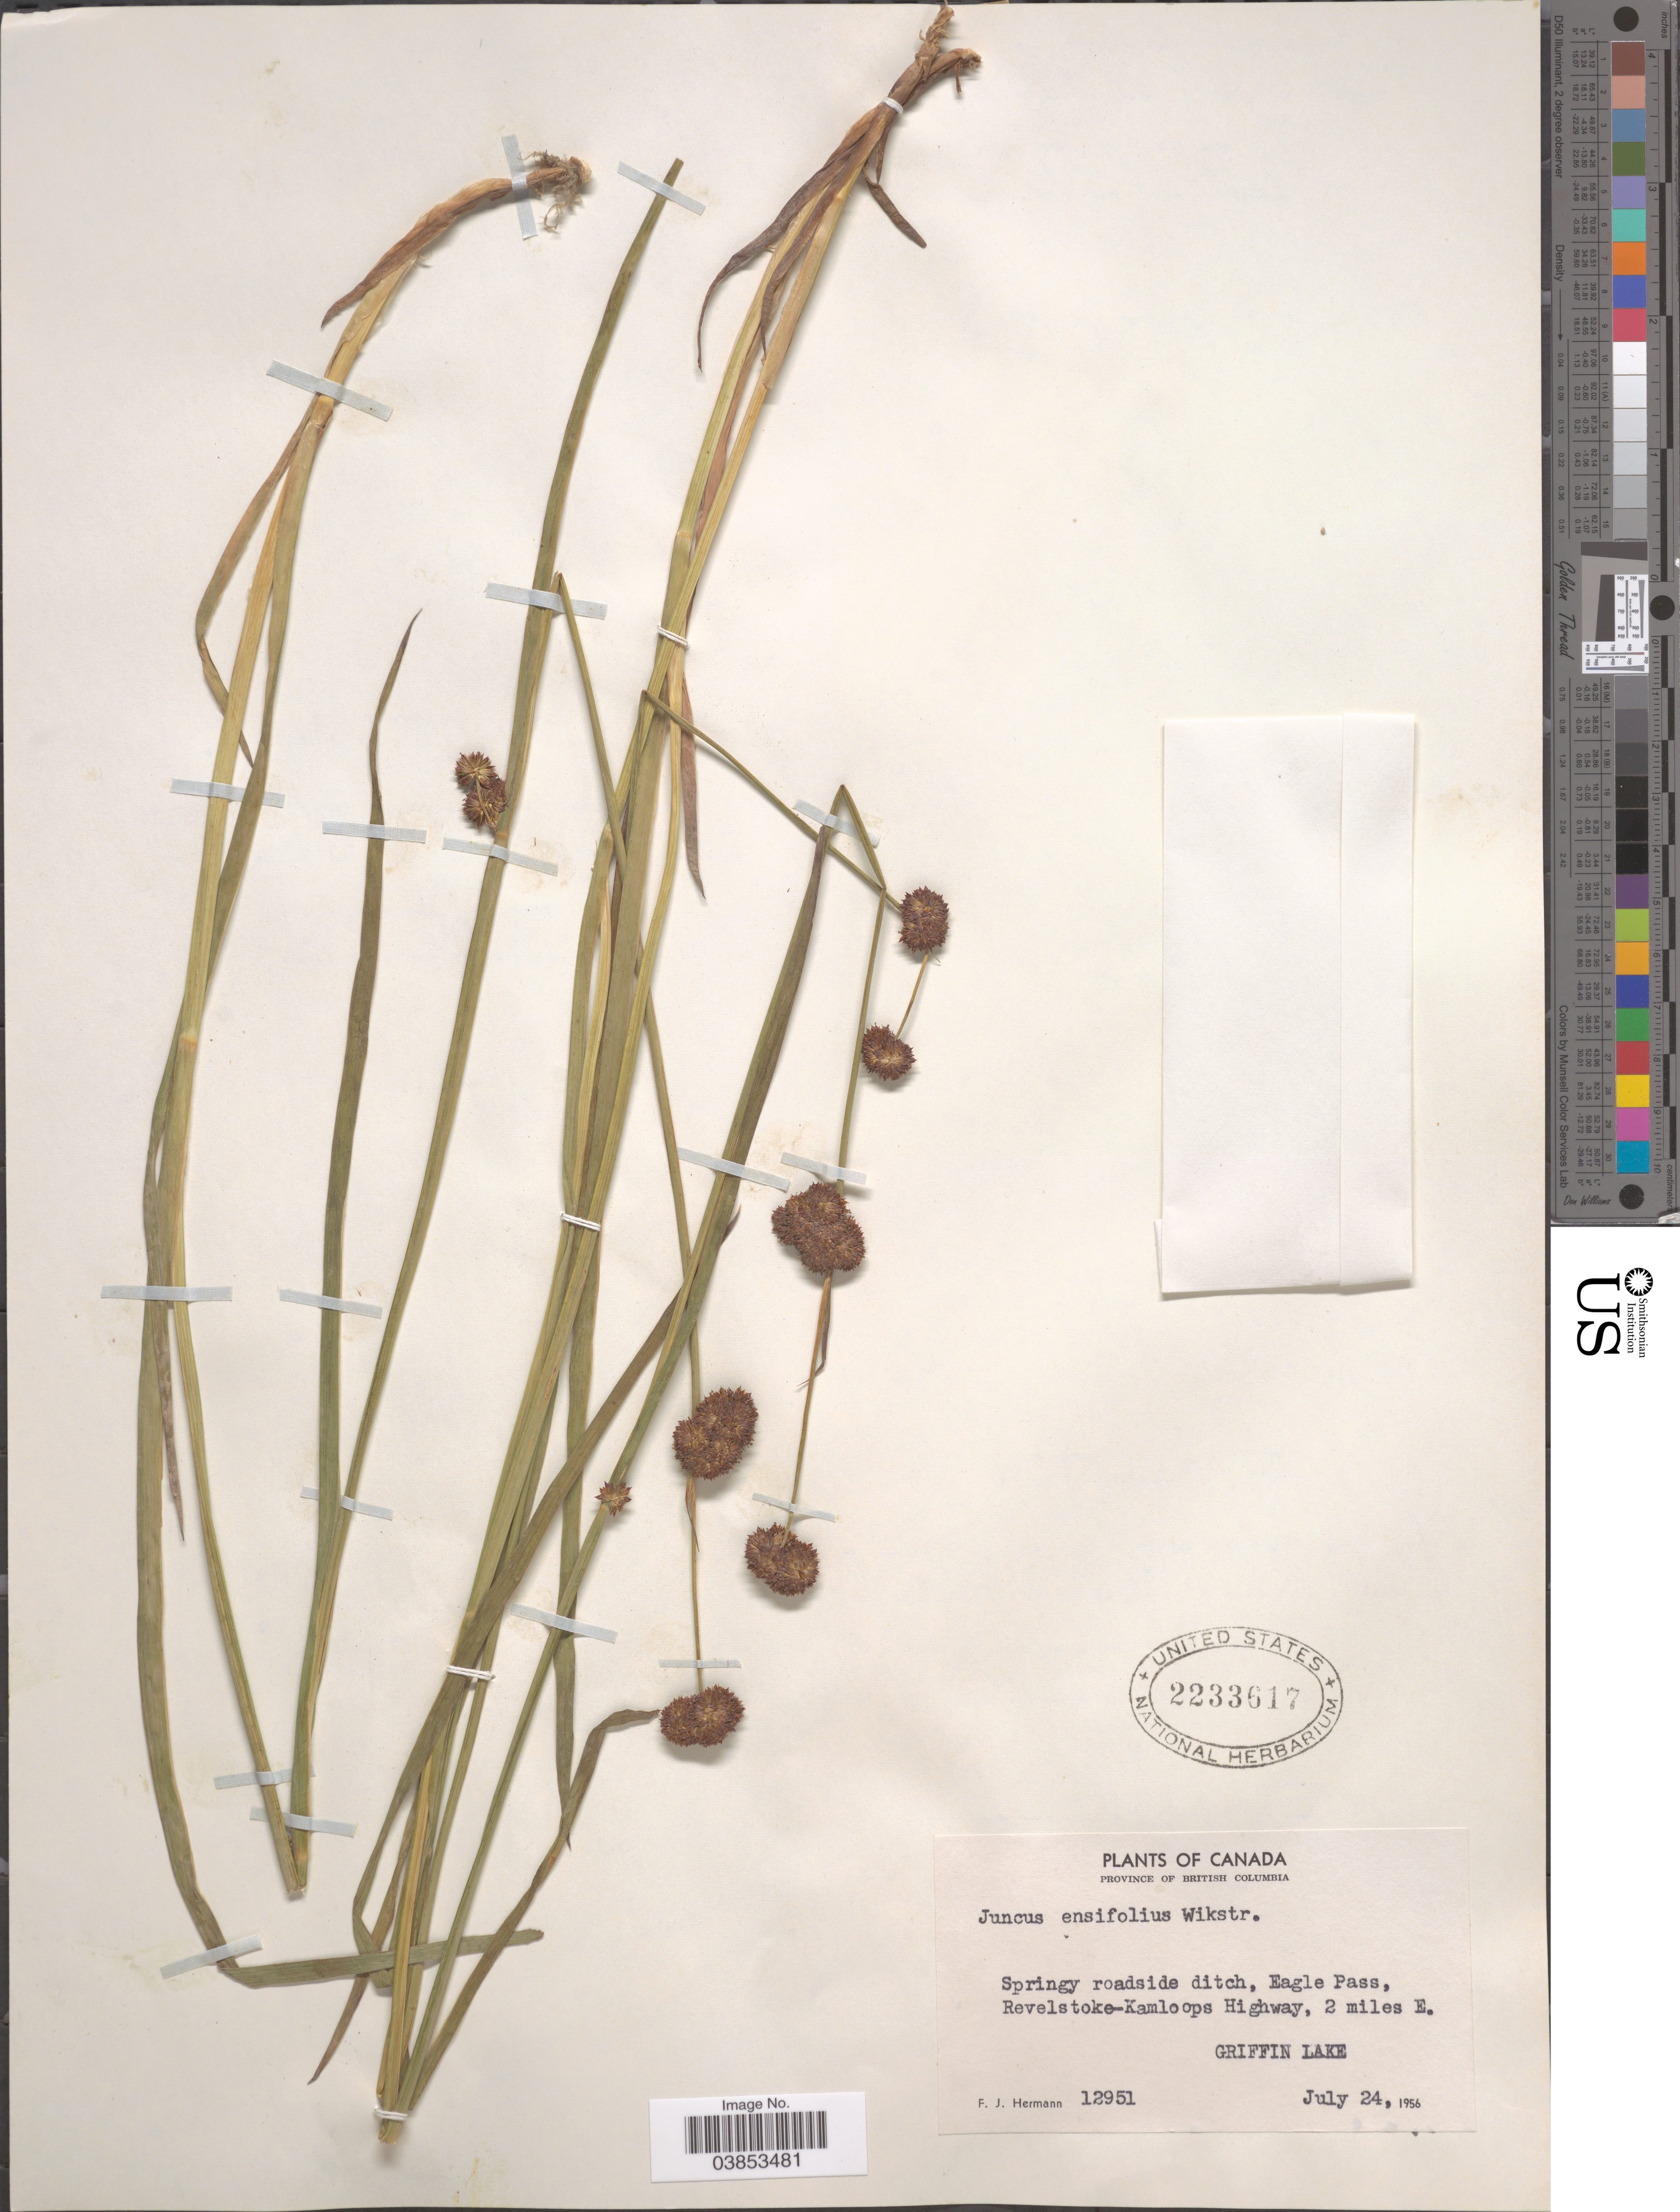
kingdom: Plantae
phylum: Tracheophyta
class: Liliopsida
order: Poales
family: Juncaceae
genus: Juncus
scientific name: Juncus ensifolius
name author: Wikstr.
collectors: F. J. Hermann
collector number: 12951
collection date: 1956-07-24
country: Canada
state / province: British Columbia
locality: Eagle Pass, Revelstoke-Kamloops Highway, 2 miles E. Griffin Lake.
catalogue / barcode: US 2233617